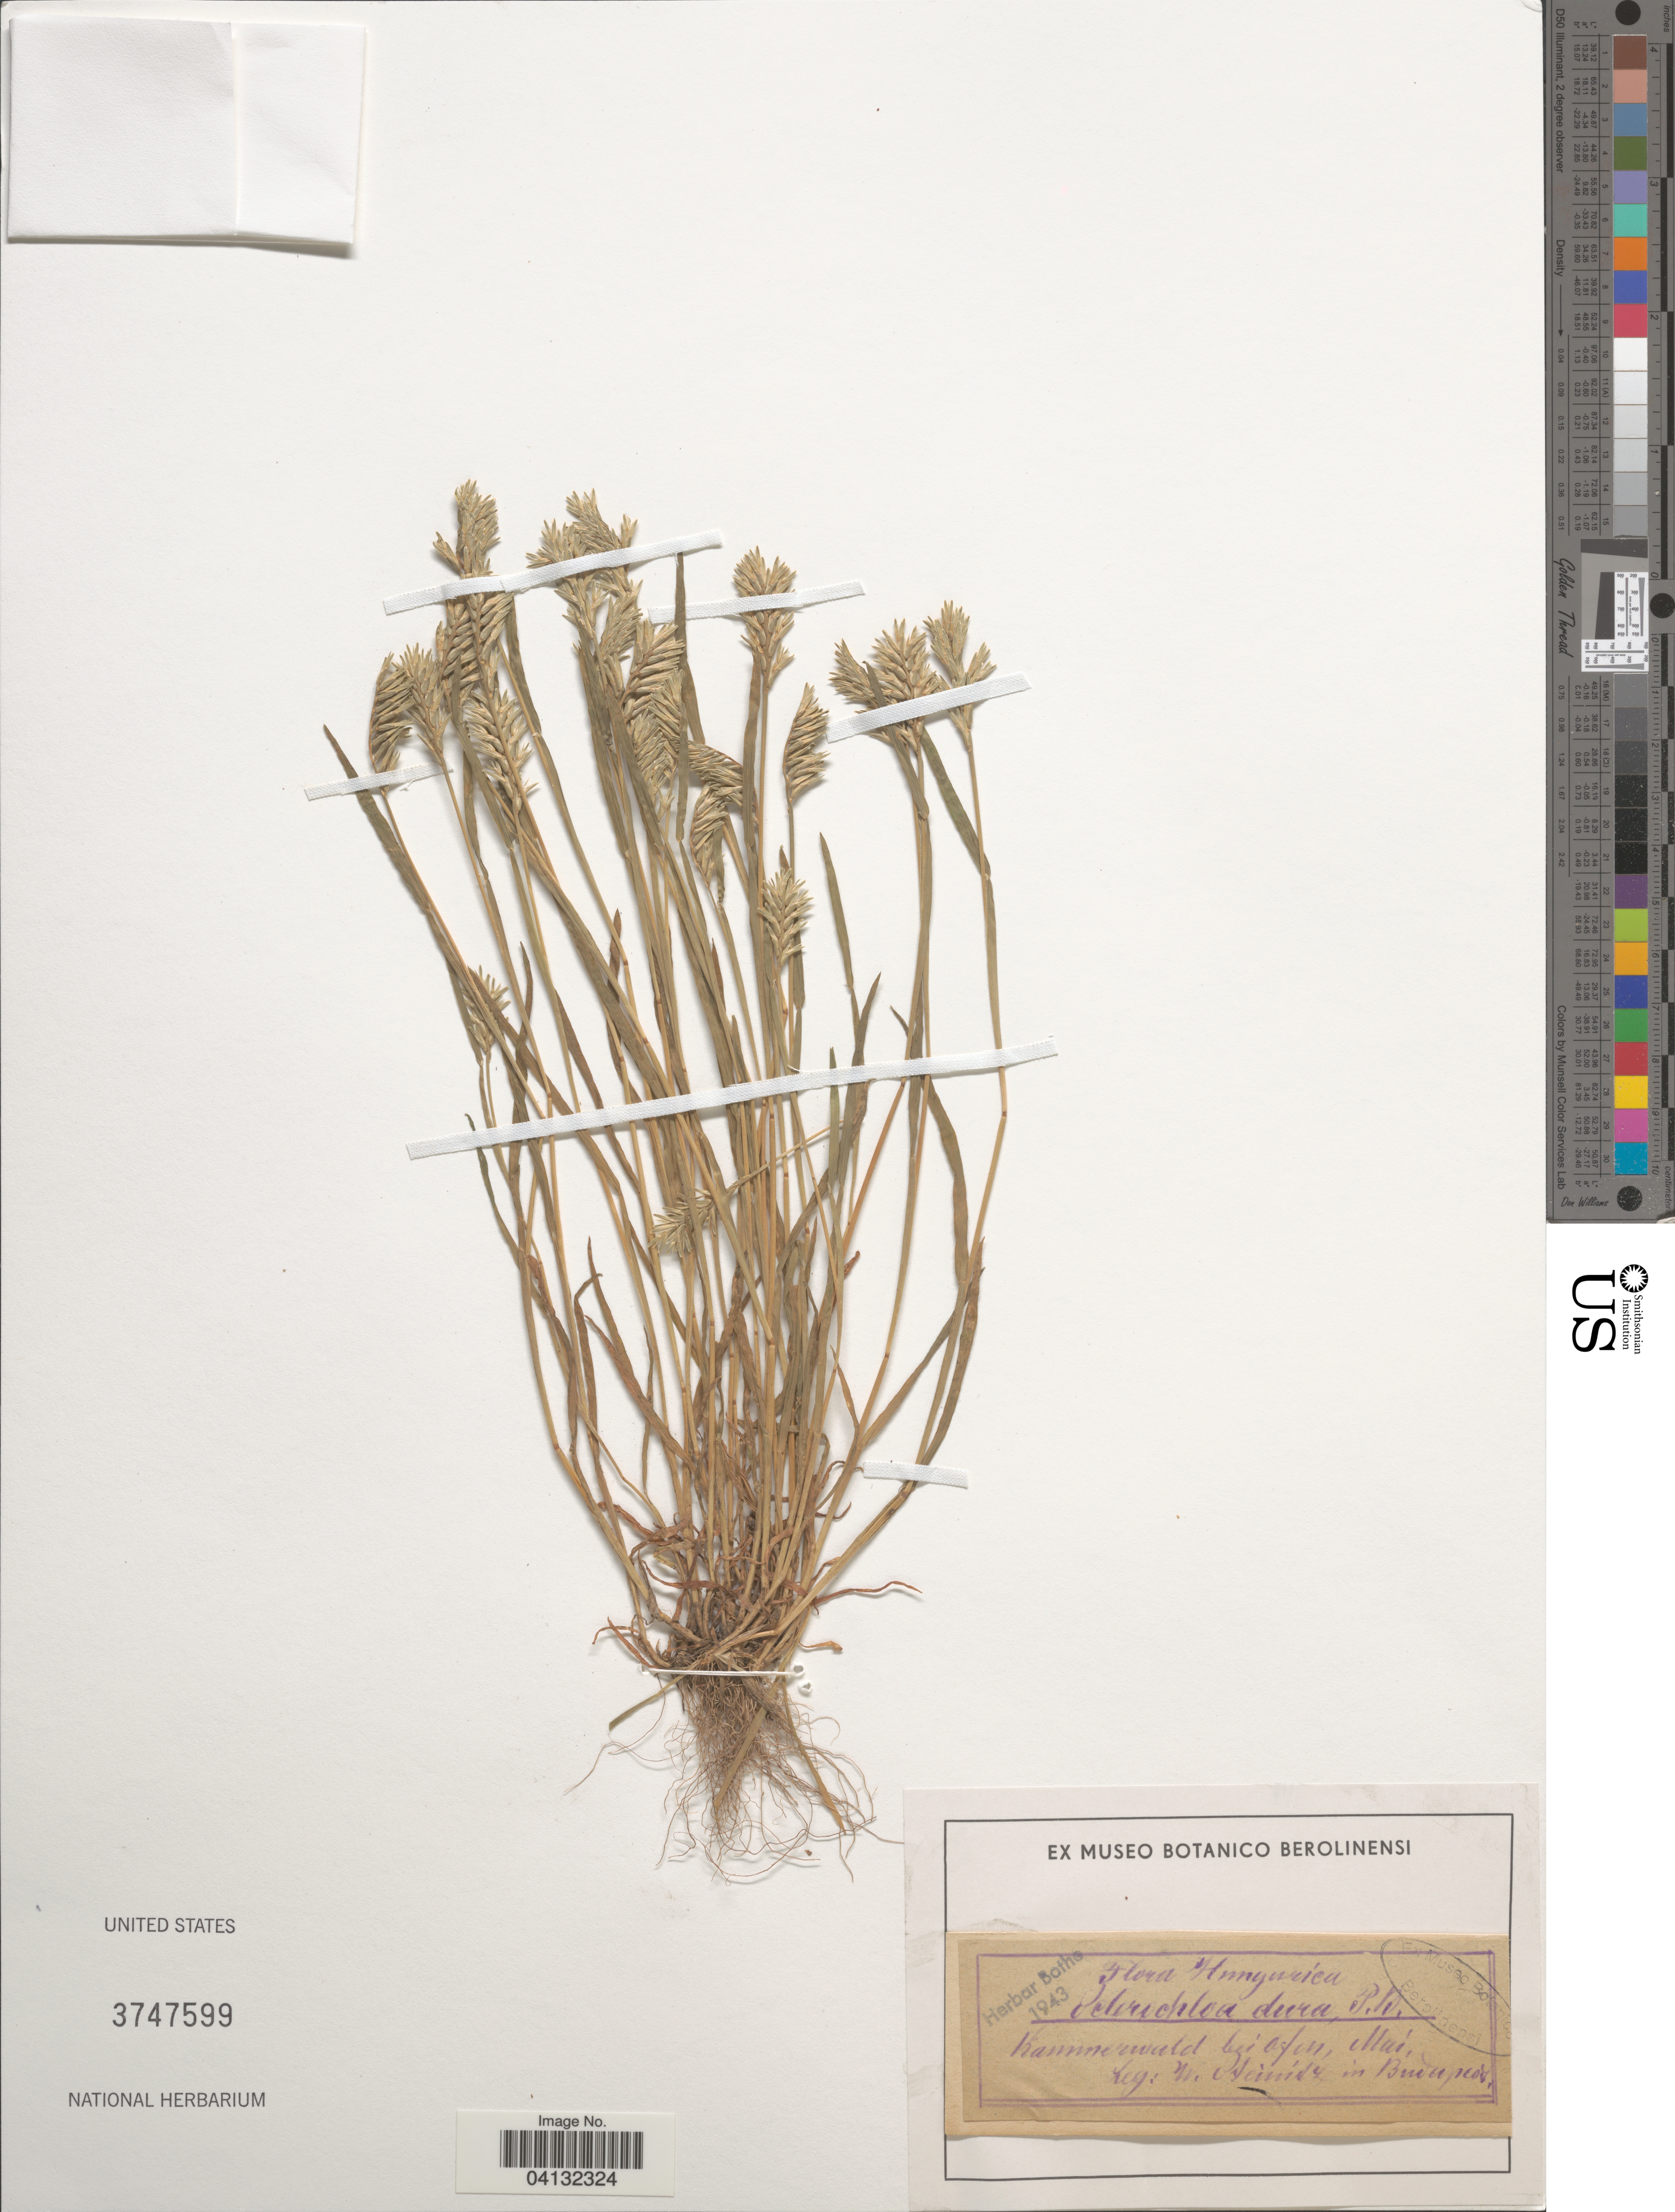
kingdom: Plantae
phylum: Tracheophyta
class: Liliopsida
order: Poales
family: Poaceae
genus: Sclerochloa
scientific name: Sclerochloa dura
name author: (L.) P. Beauv.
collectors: W. Heinitz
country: Hungary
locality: Hungarica. Kammerwald bei Osten.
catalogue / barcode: US 3747599